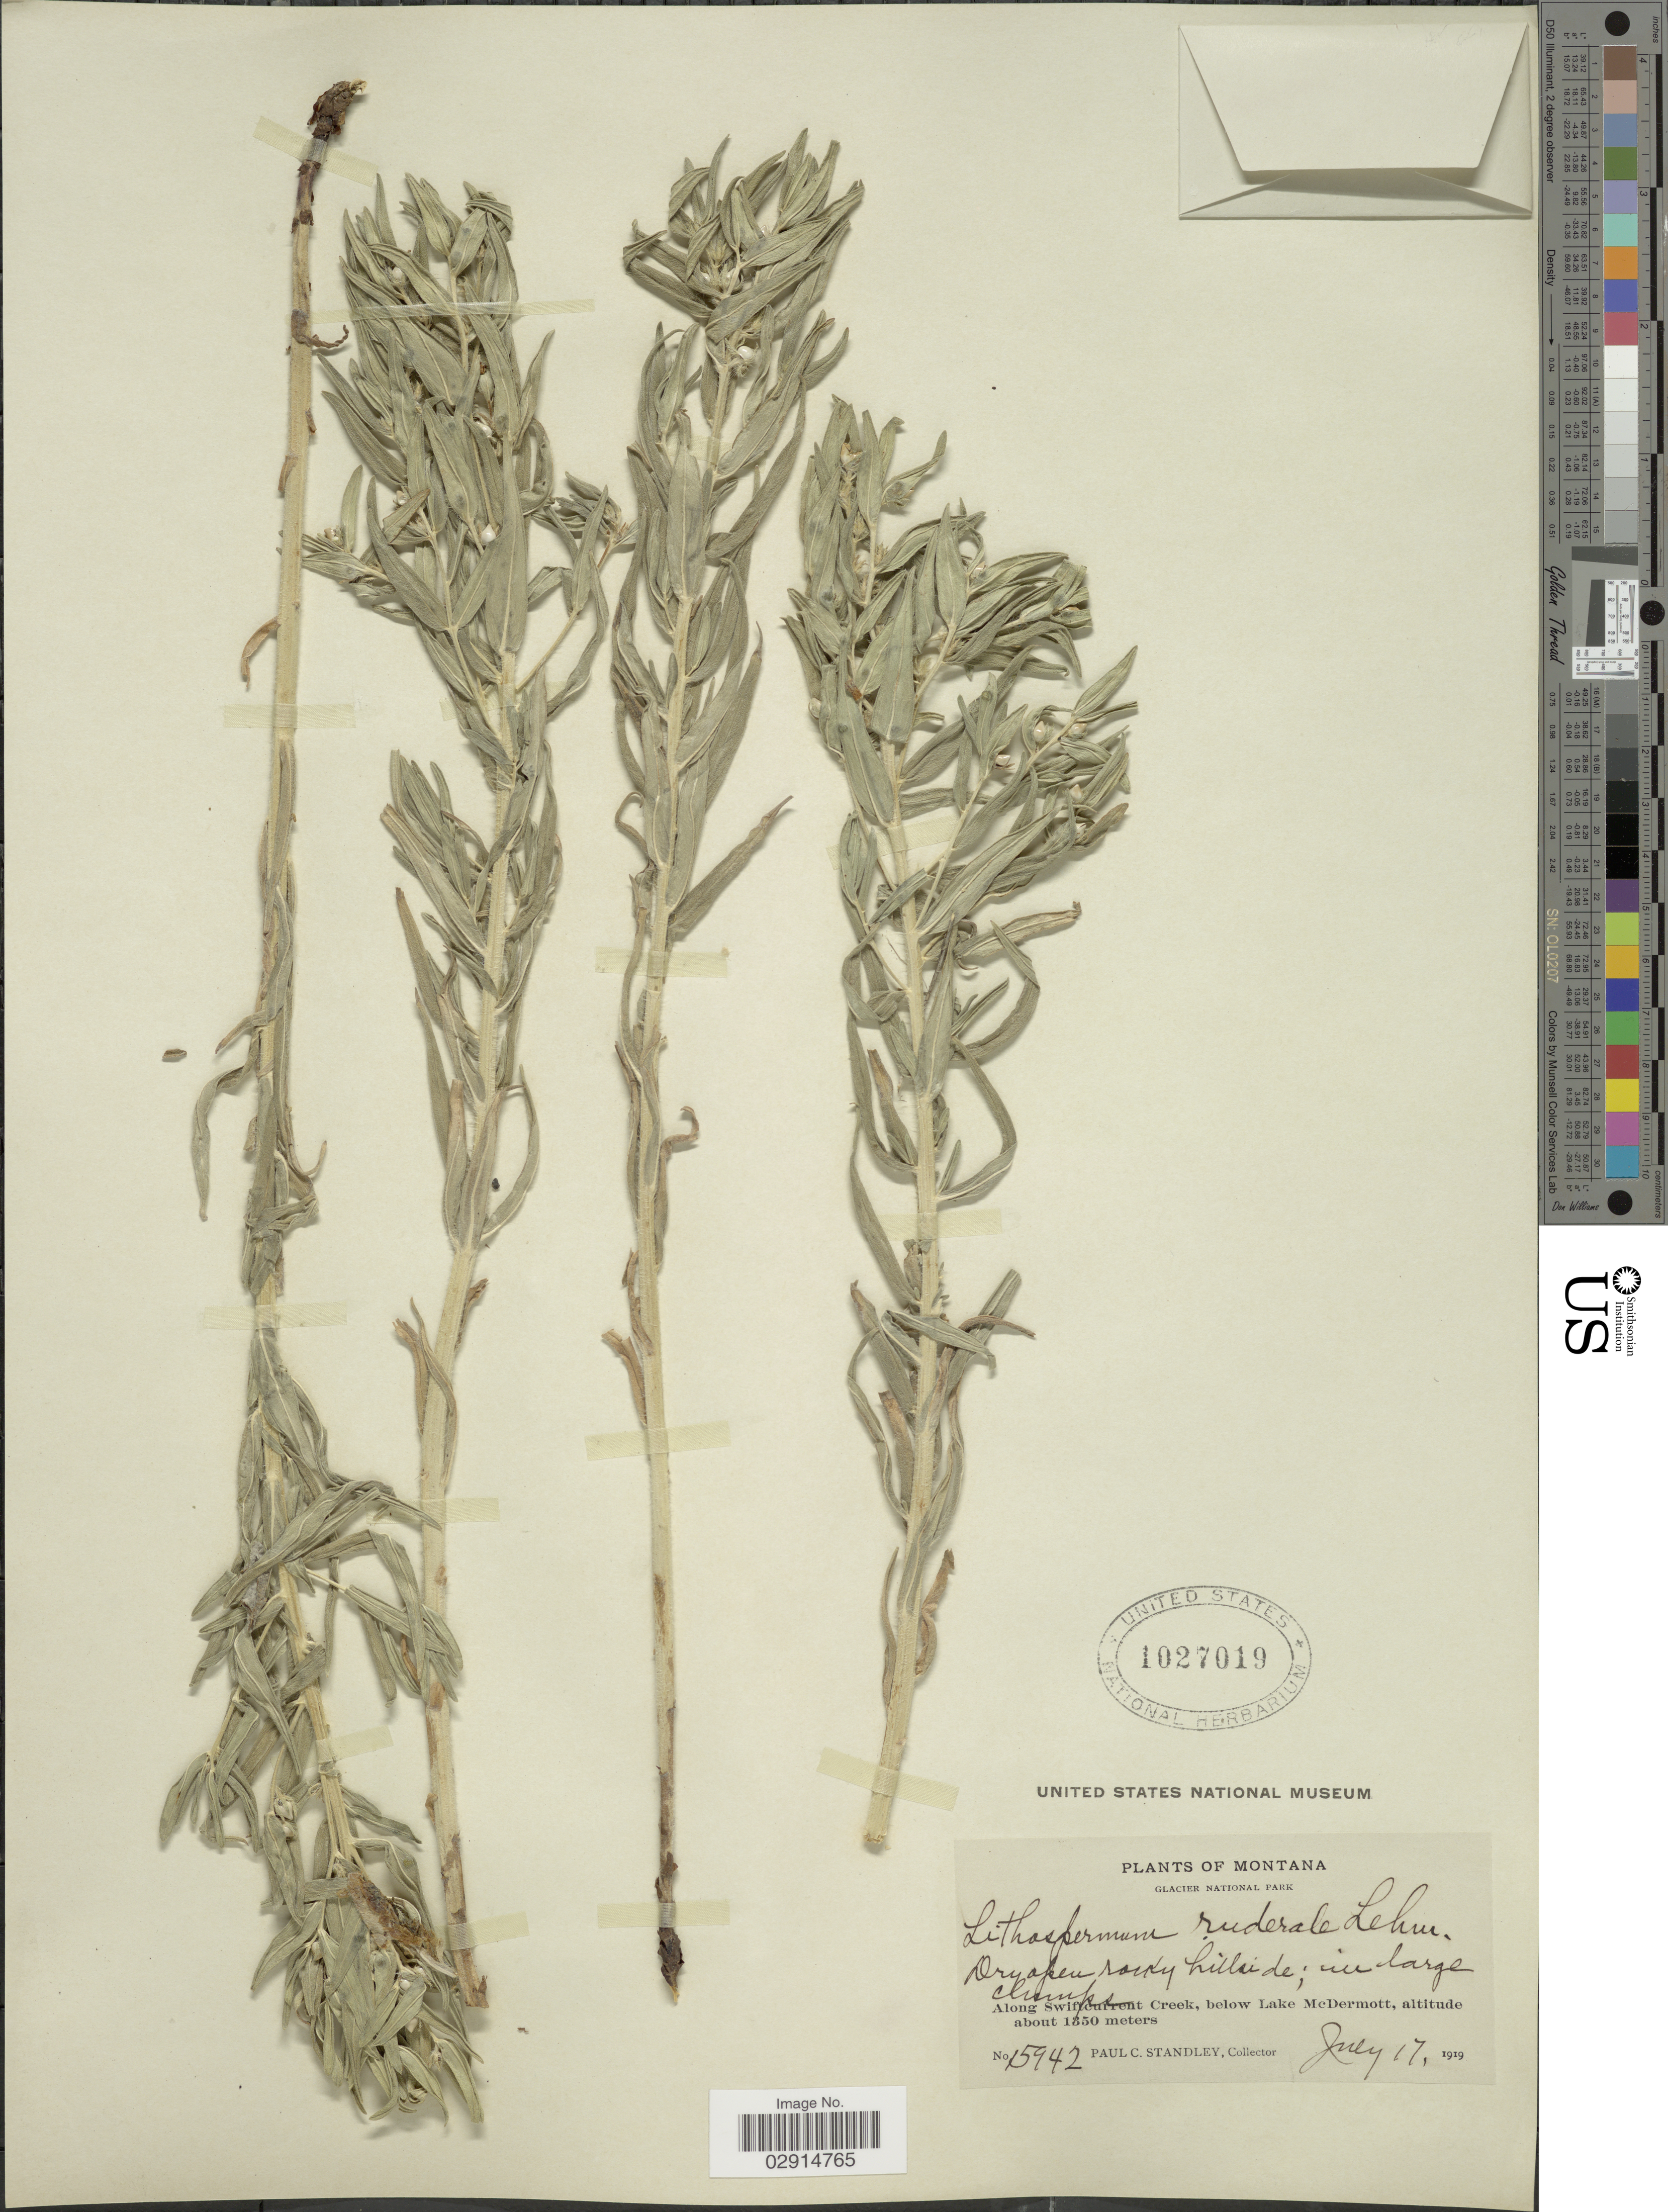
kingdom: Plantae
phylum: Tracheophyta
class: Magnoliopsida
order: Boraginales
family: Boraginaceae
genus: Lithospermum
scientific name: Lithospermum ruderale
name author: Douglas ex Lehm.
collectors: P. C. Standley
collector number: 15942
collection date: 1919-07-17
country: United States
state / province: Montana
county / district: Glacier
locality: Glacier National Park, along Swiftcurrent Creek, below Lake McDermott.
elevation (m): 1350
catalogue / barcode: US 1027019